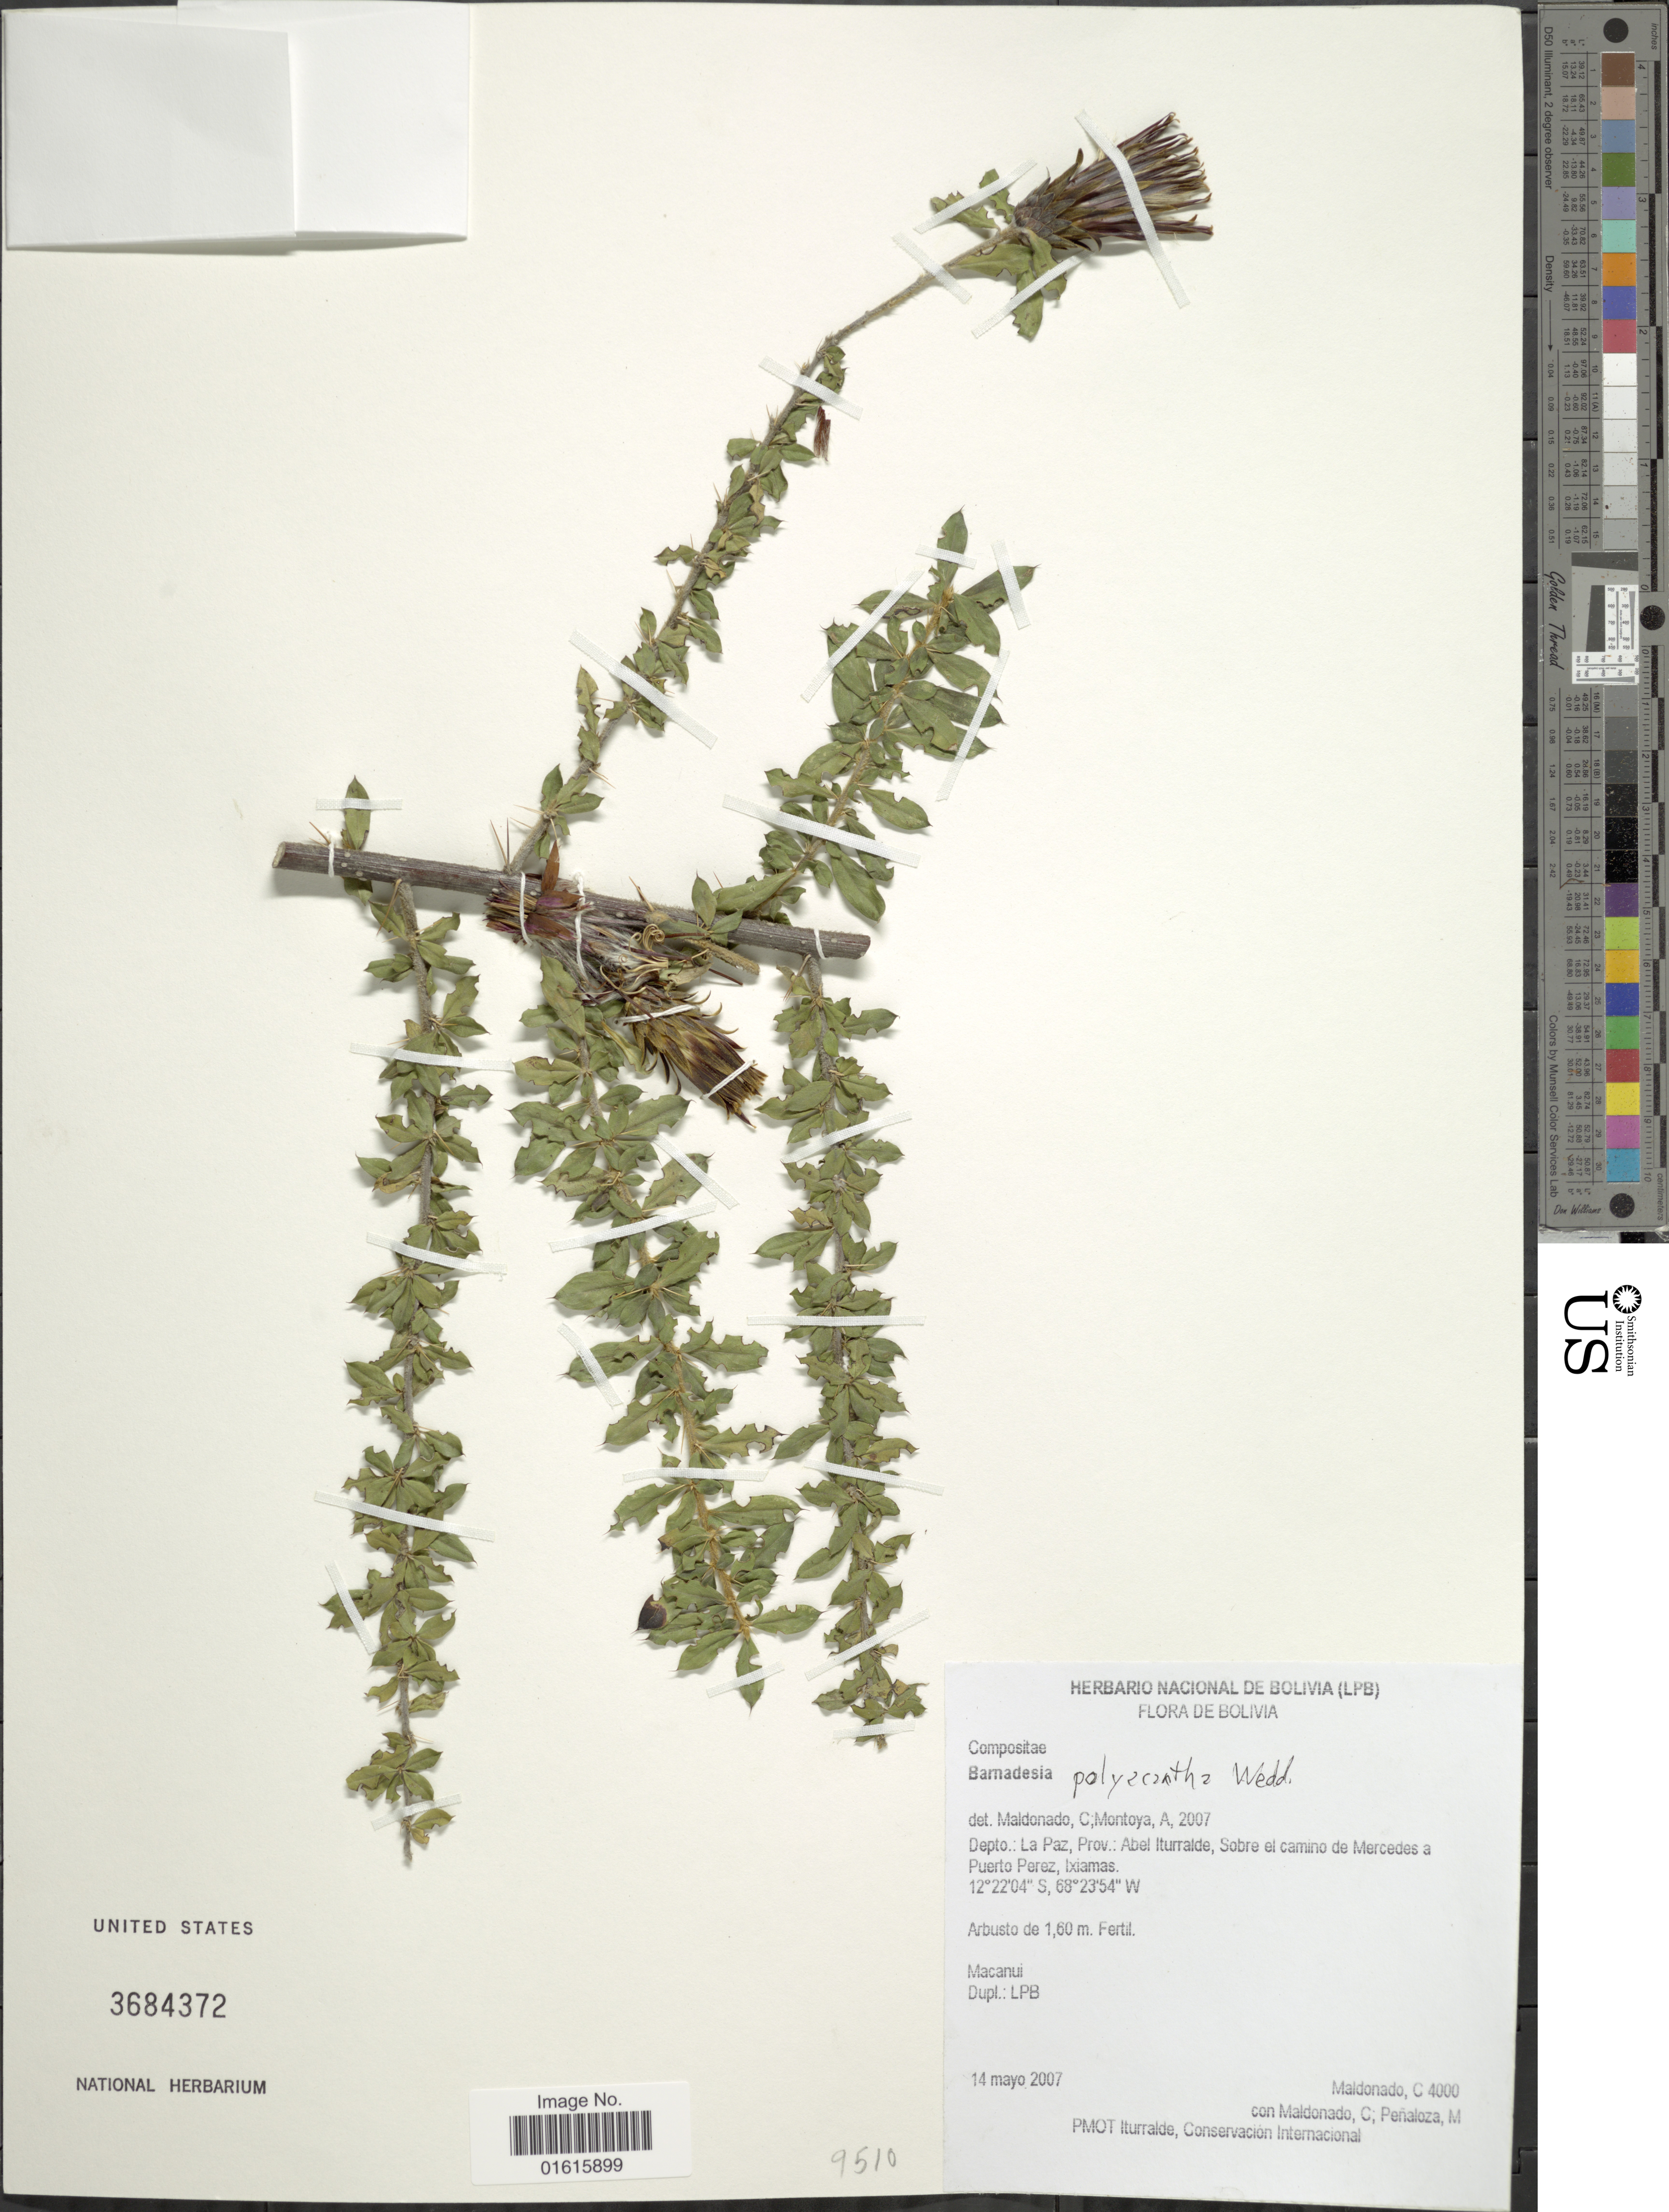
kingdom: Plantae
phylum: Tracheophyta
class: Magnoliopsida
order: Asterales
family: Asteraceae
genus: Barnadesia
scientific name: Barnadesia polyacantha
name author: Wedd.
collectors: C. Maldonado, C. Maldonado & M. Penaloza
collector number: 4000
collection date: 2007-05-14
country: Bolivia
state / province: La Paz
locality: Prov. Abel Iturralde, Sobre el camino de Mercedes a Puerto Perez, Ixiamas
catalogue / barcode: US 3684372